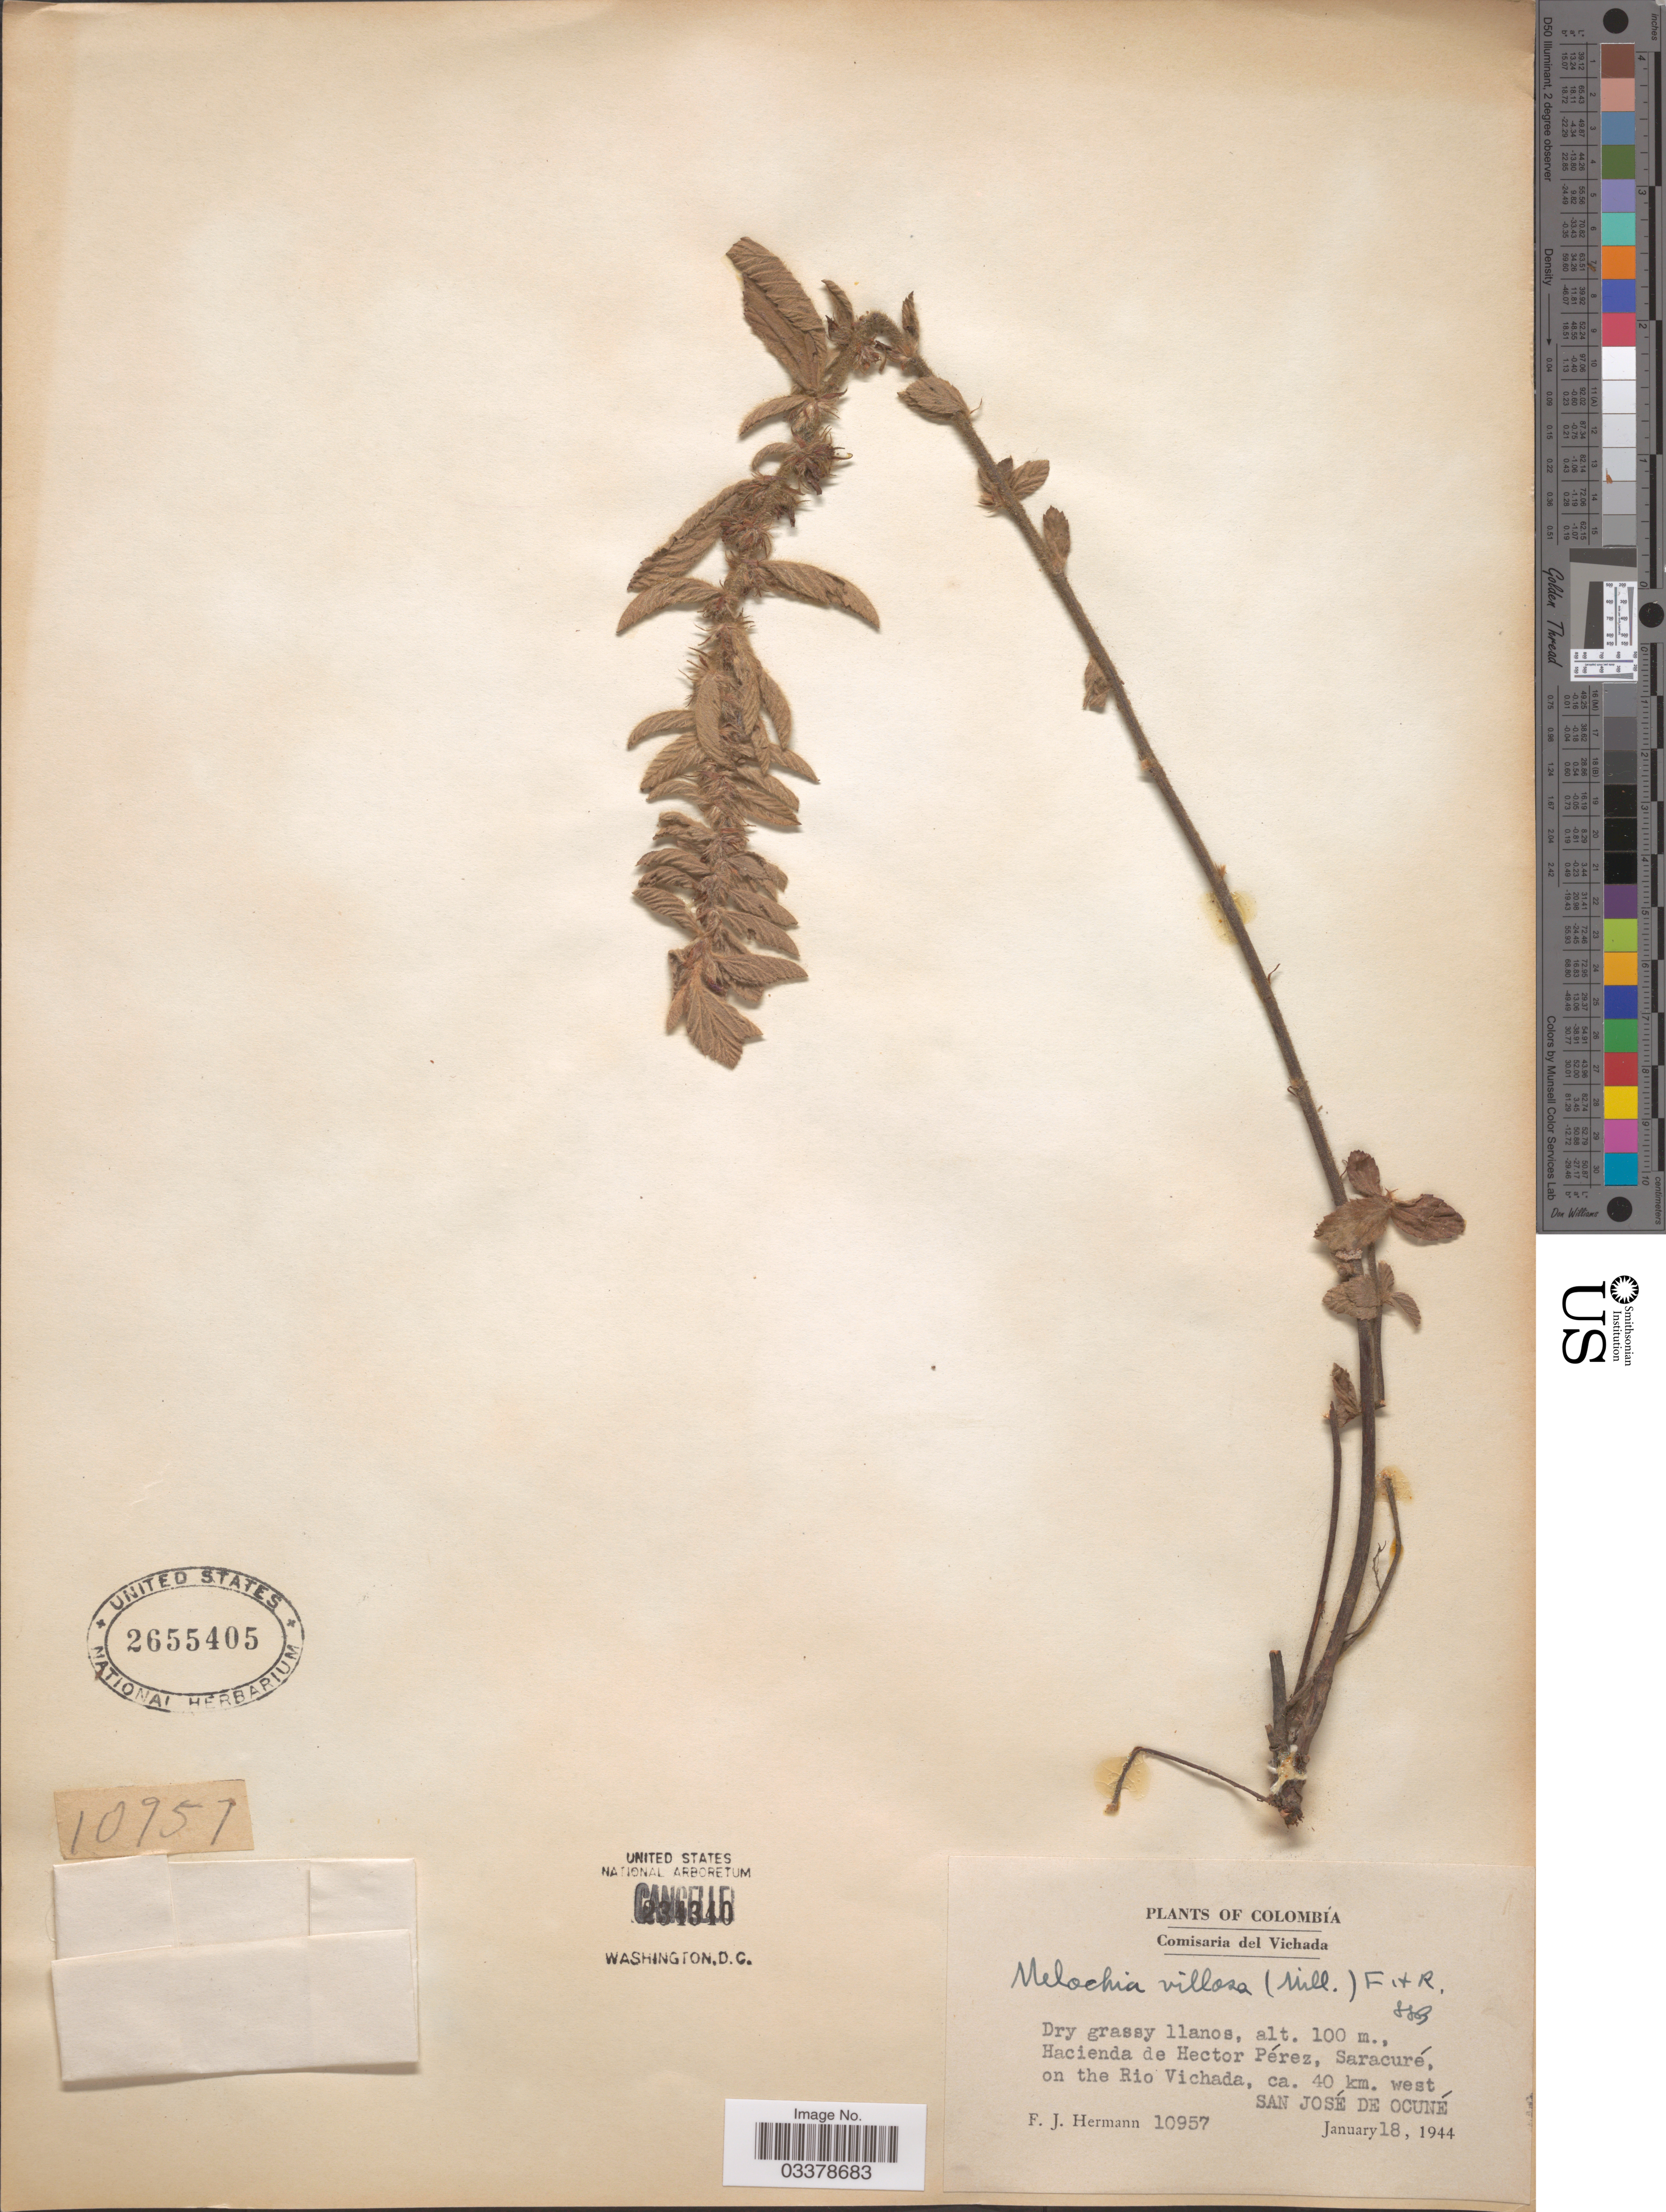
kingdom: Plantae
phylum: Tracheophyta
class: Magnoliopsida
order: Malvales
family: Malvaceae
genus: Melochia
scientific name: Melochia spicata var. spicata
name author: (L.) Fryxell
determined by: Dorr, L. J., (BOT), Smithsonian Institution - National Museum of Natural History (UNITED STATES)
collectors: F. J. Hermann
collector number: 10957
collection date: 1944-01-18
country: Colombia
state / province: Vichada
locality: Comisaria del Vichada. Hacienda de Hector Pérez, Saracuré, on the Rio Vichada, ca. 40 km west San José de Ocuné.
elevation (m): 100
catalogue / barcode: US 2655405